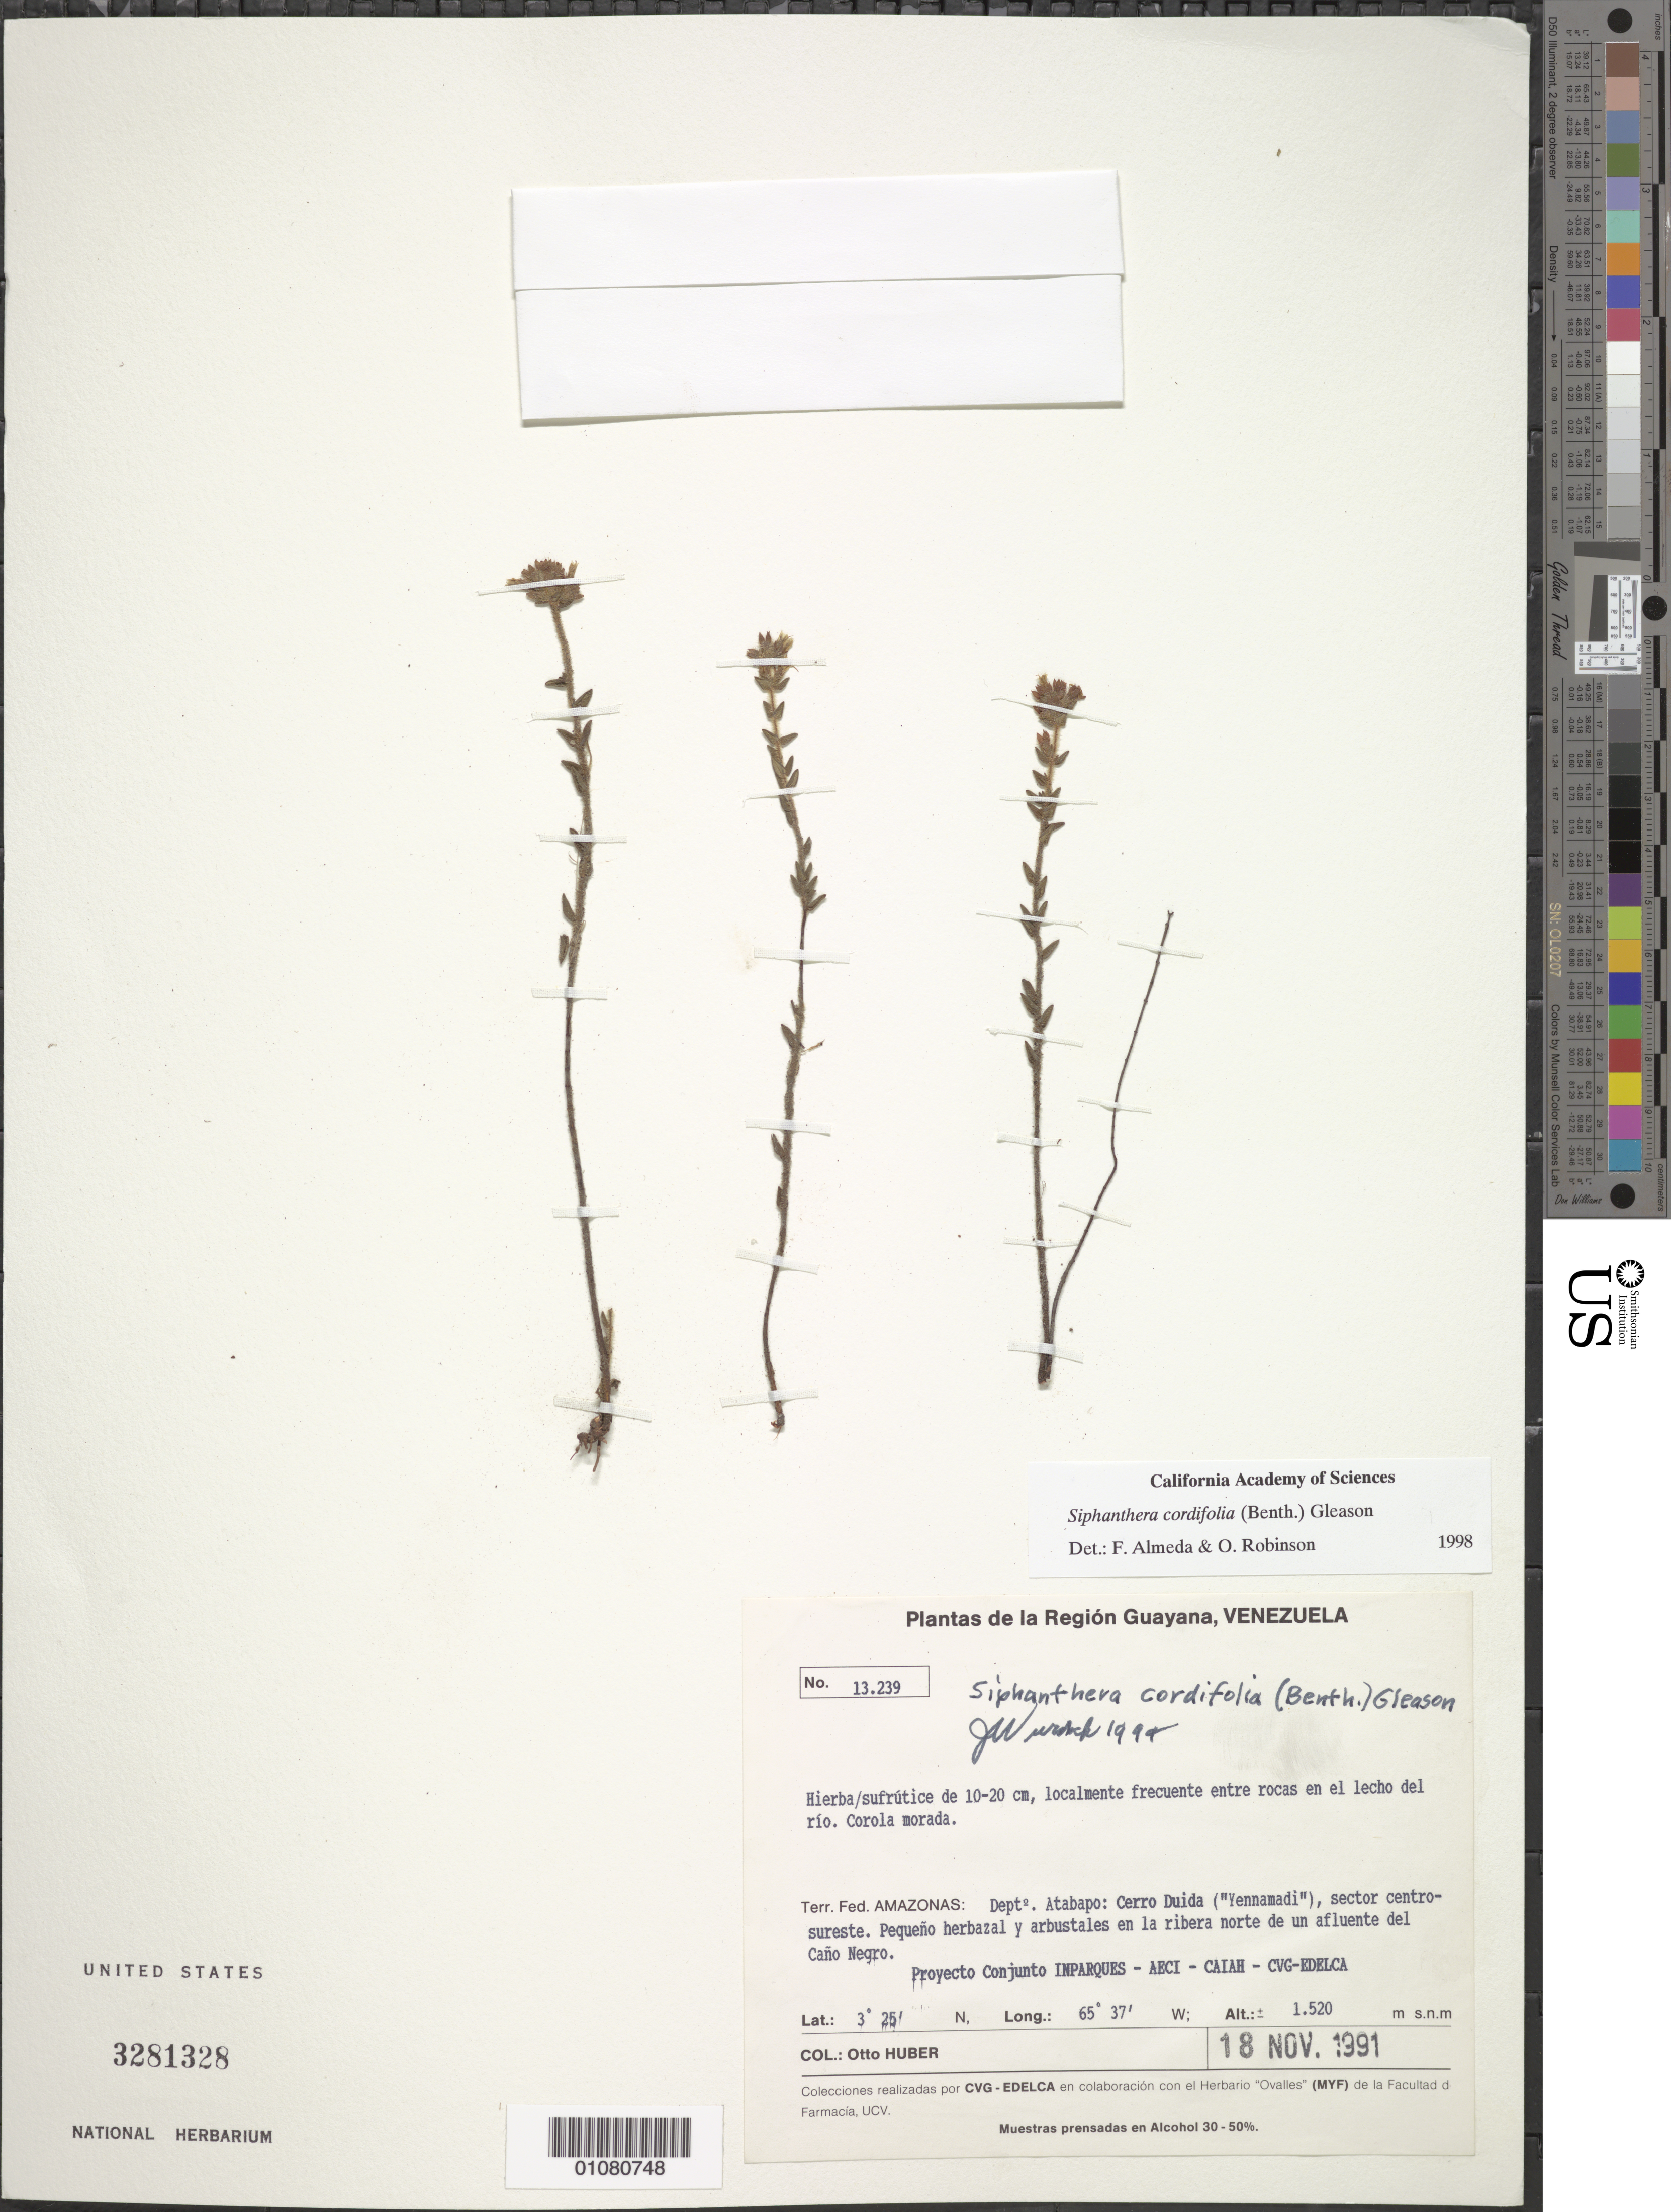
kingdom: Plantae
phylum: Tracheophyta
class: Magnoliopsida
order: Myrtales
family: Melastomataceae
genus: Siphanthera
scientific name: Siphanthera cordifolia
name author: (Benth.) Gleason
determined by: Almeda, F.; Robinson, O.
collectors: O. Huber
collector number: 13239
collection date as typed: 18-Nov-91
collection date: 1991-11-18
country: Venezuela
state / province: Amazonas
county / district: Atabapo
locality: Cerro Duida ("Yennamadi"), sector central-sureste, N of Caño Negro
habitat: Ecotono herbazal/ arbustal; entre rocas en el lecho del rio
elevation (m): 1520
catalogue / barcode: US 3281328